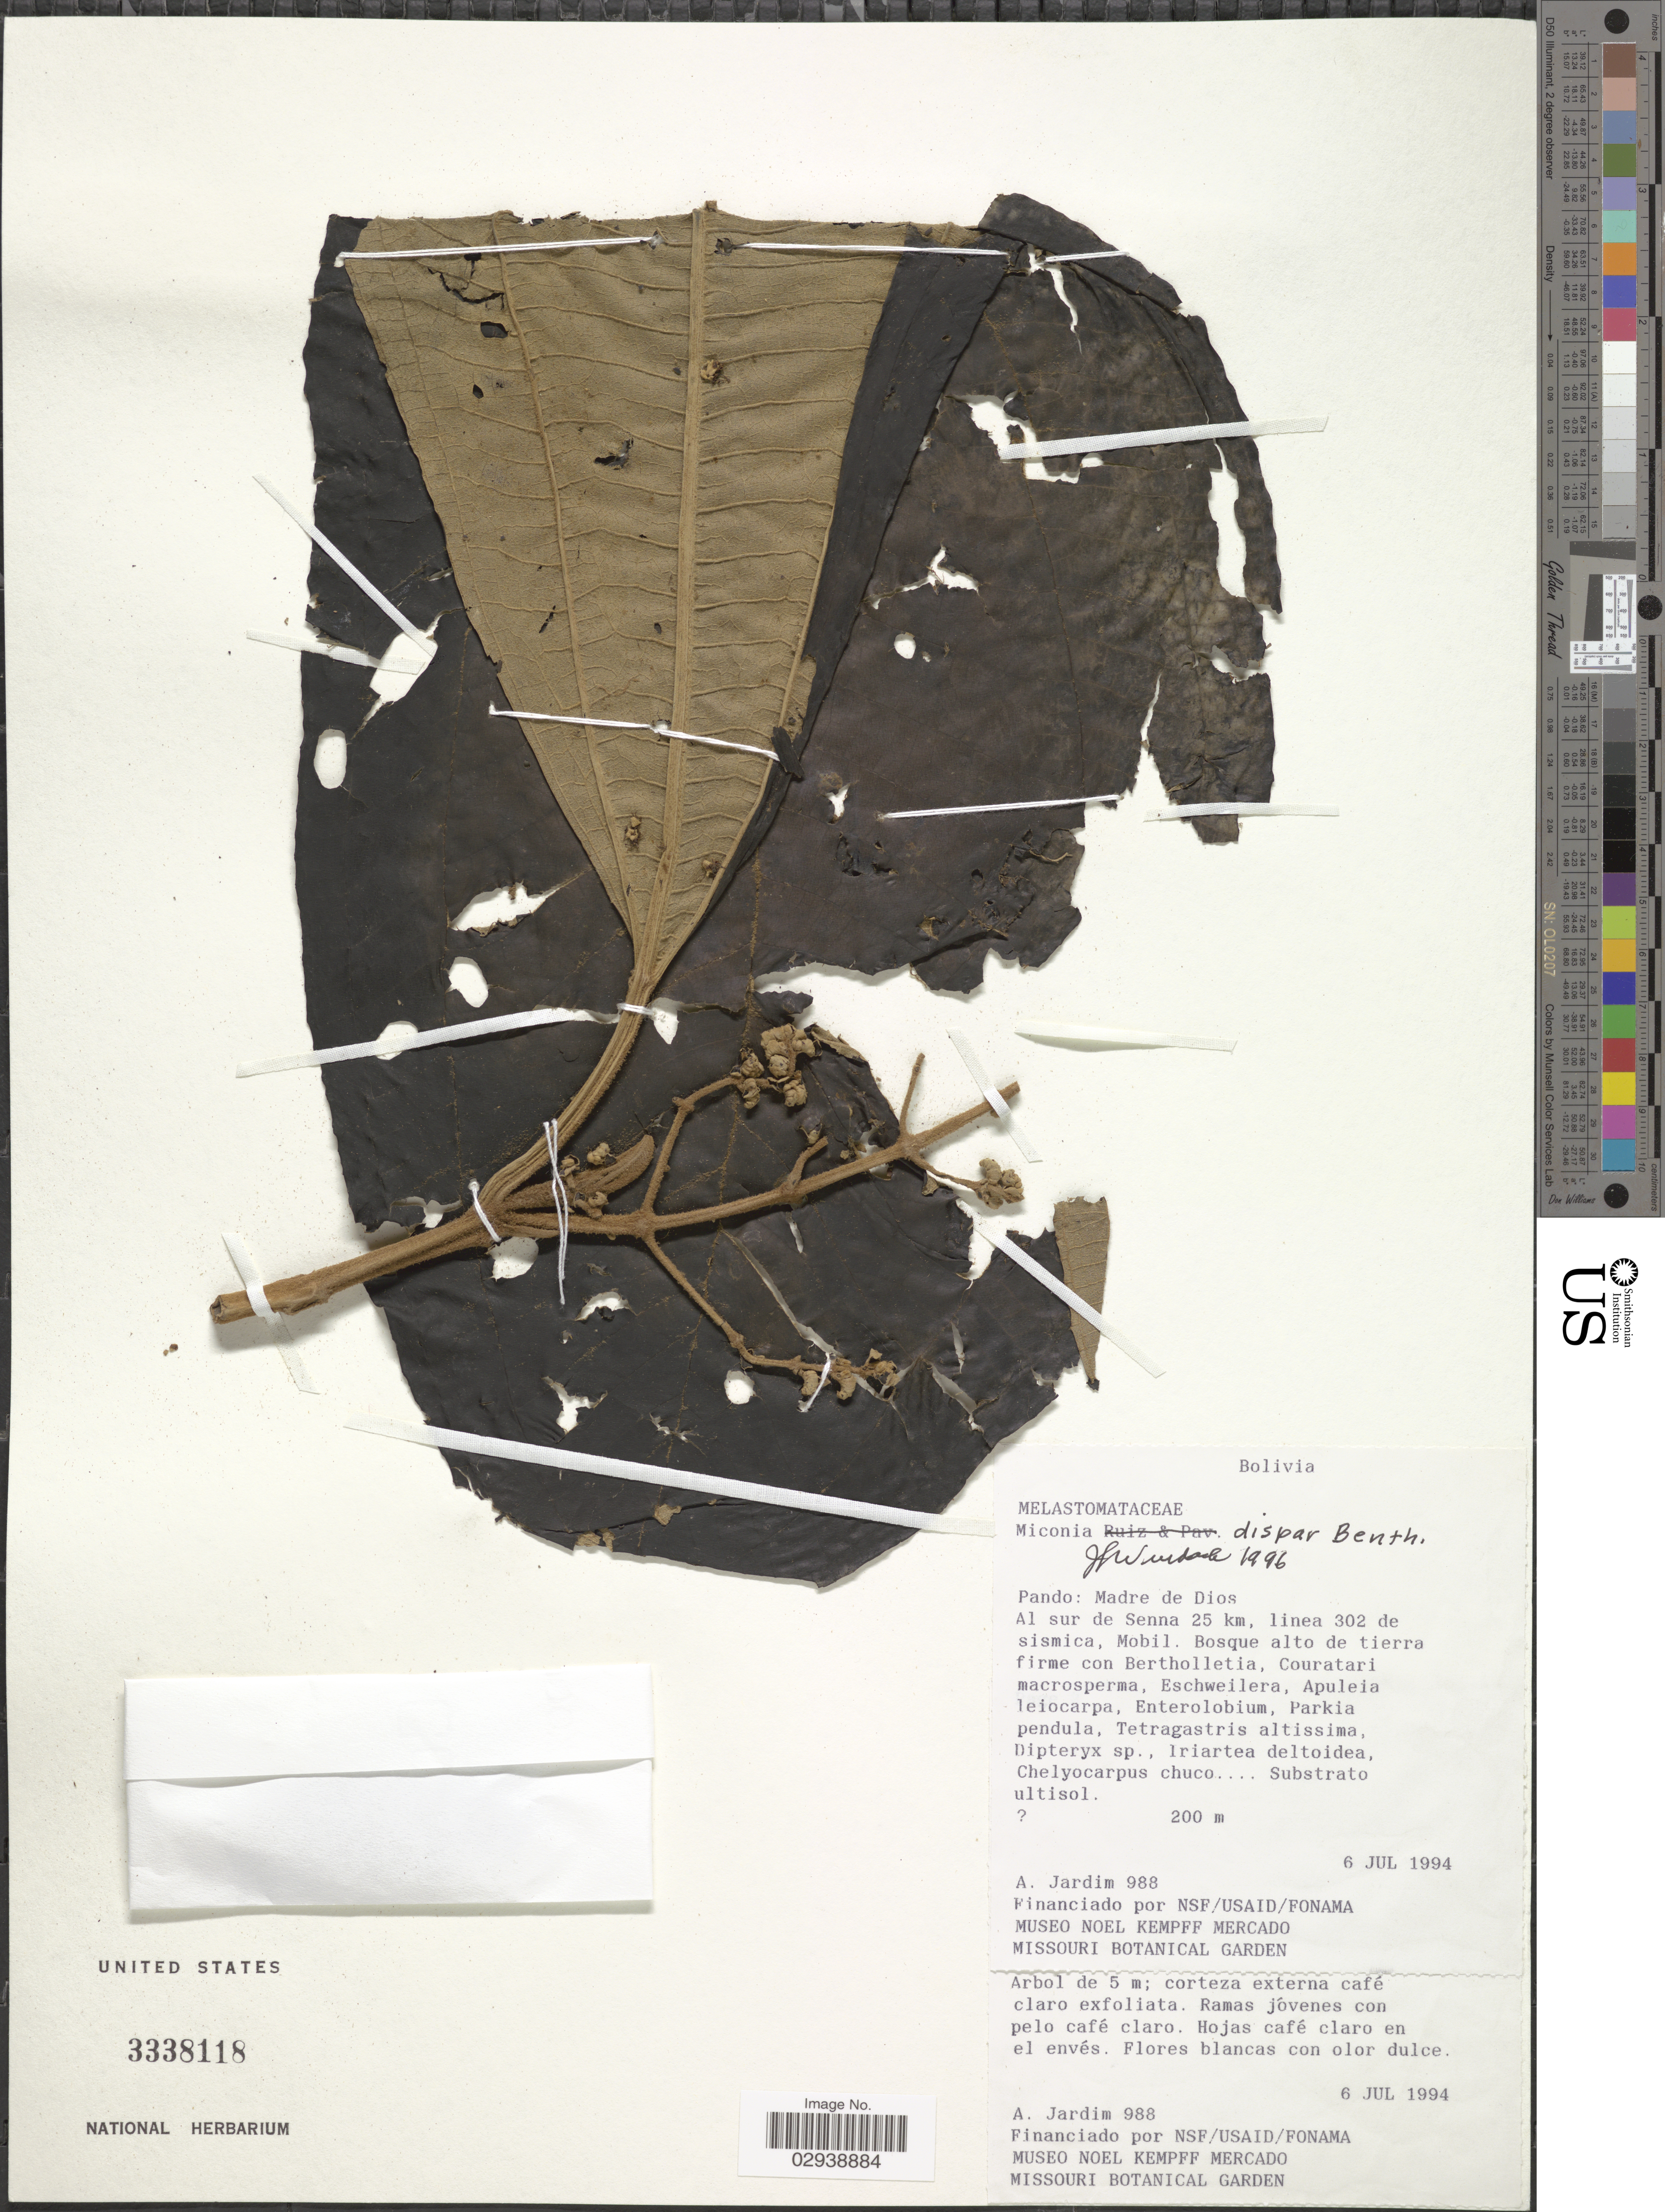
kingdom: Plantae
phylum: Tracheophyta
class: Magnoliopsida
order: Myrtales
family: Melastomataceae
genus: Miconia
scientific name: Miconia dispar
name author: Benth.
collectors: A. Jardim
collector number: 988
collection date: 1994-07-06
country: Peru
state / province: Madre de Dios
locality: Pando: Madre de Dios, Al sur de Senna 25 km, linea 302 de sismica, Mobil.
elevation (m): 200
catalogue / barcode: US 3338118